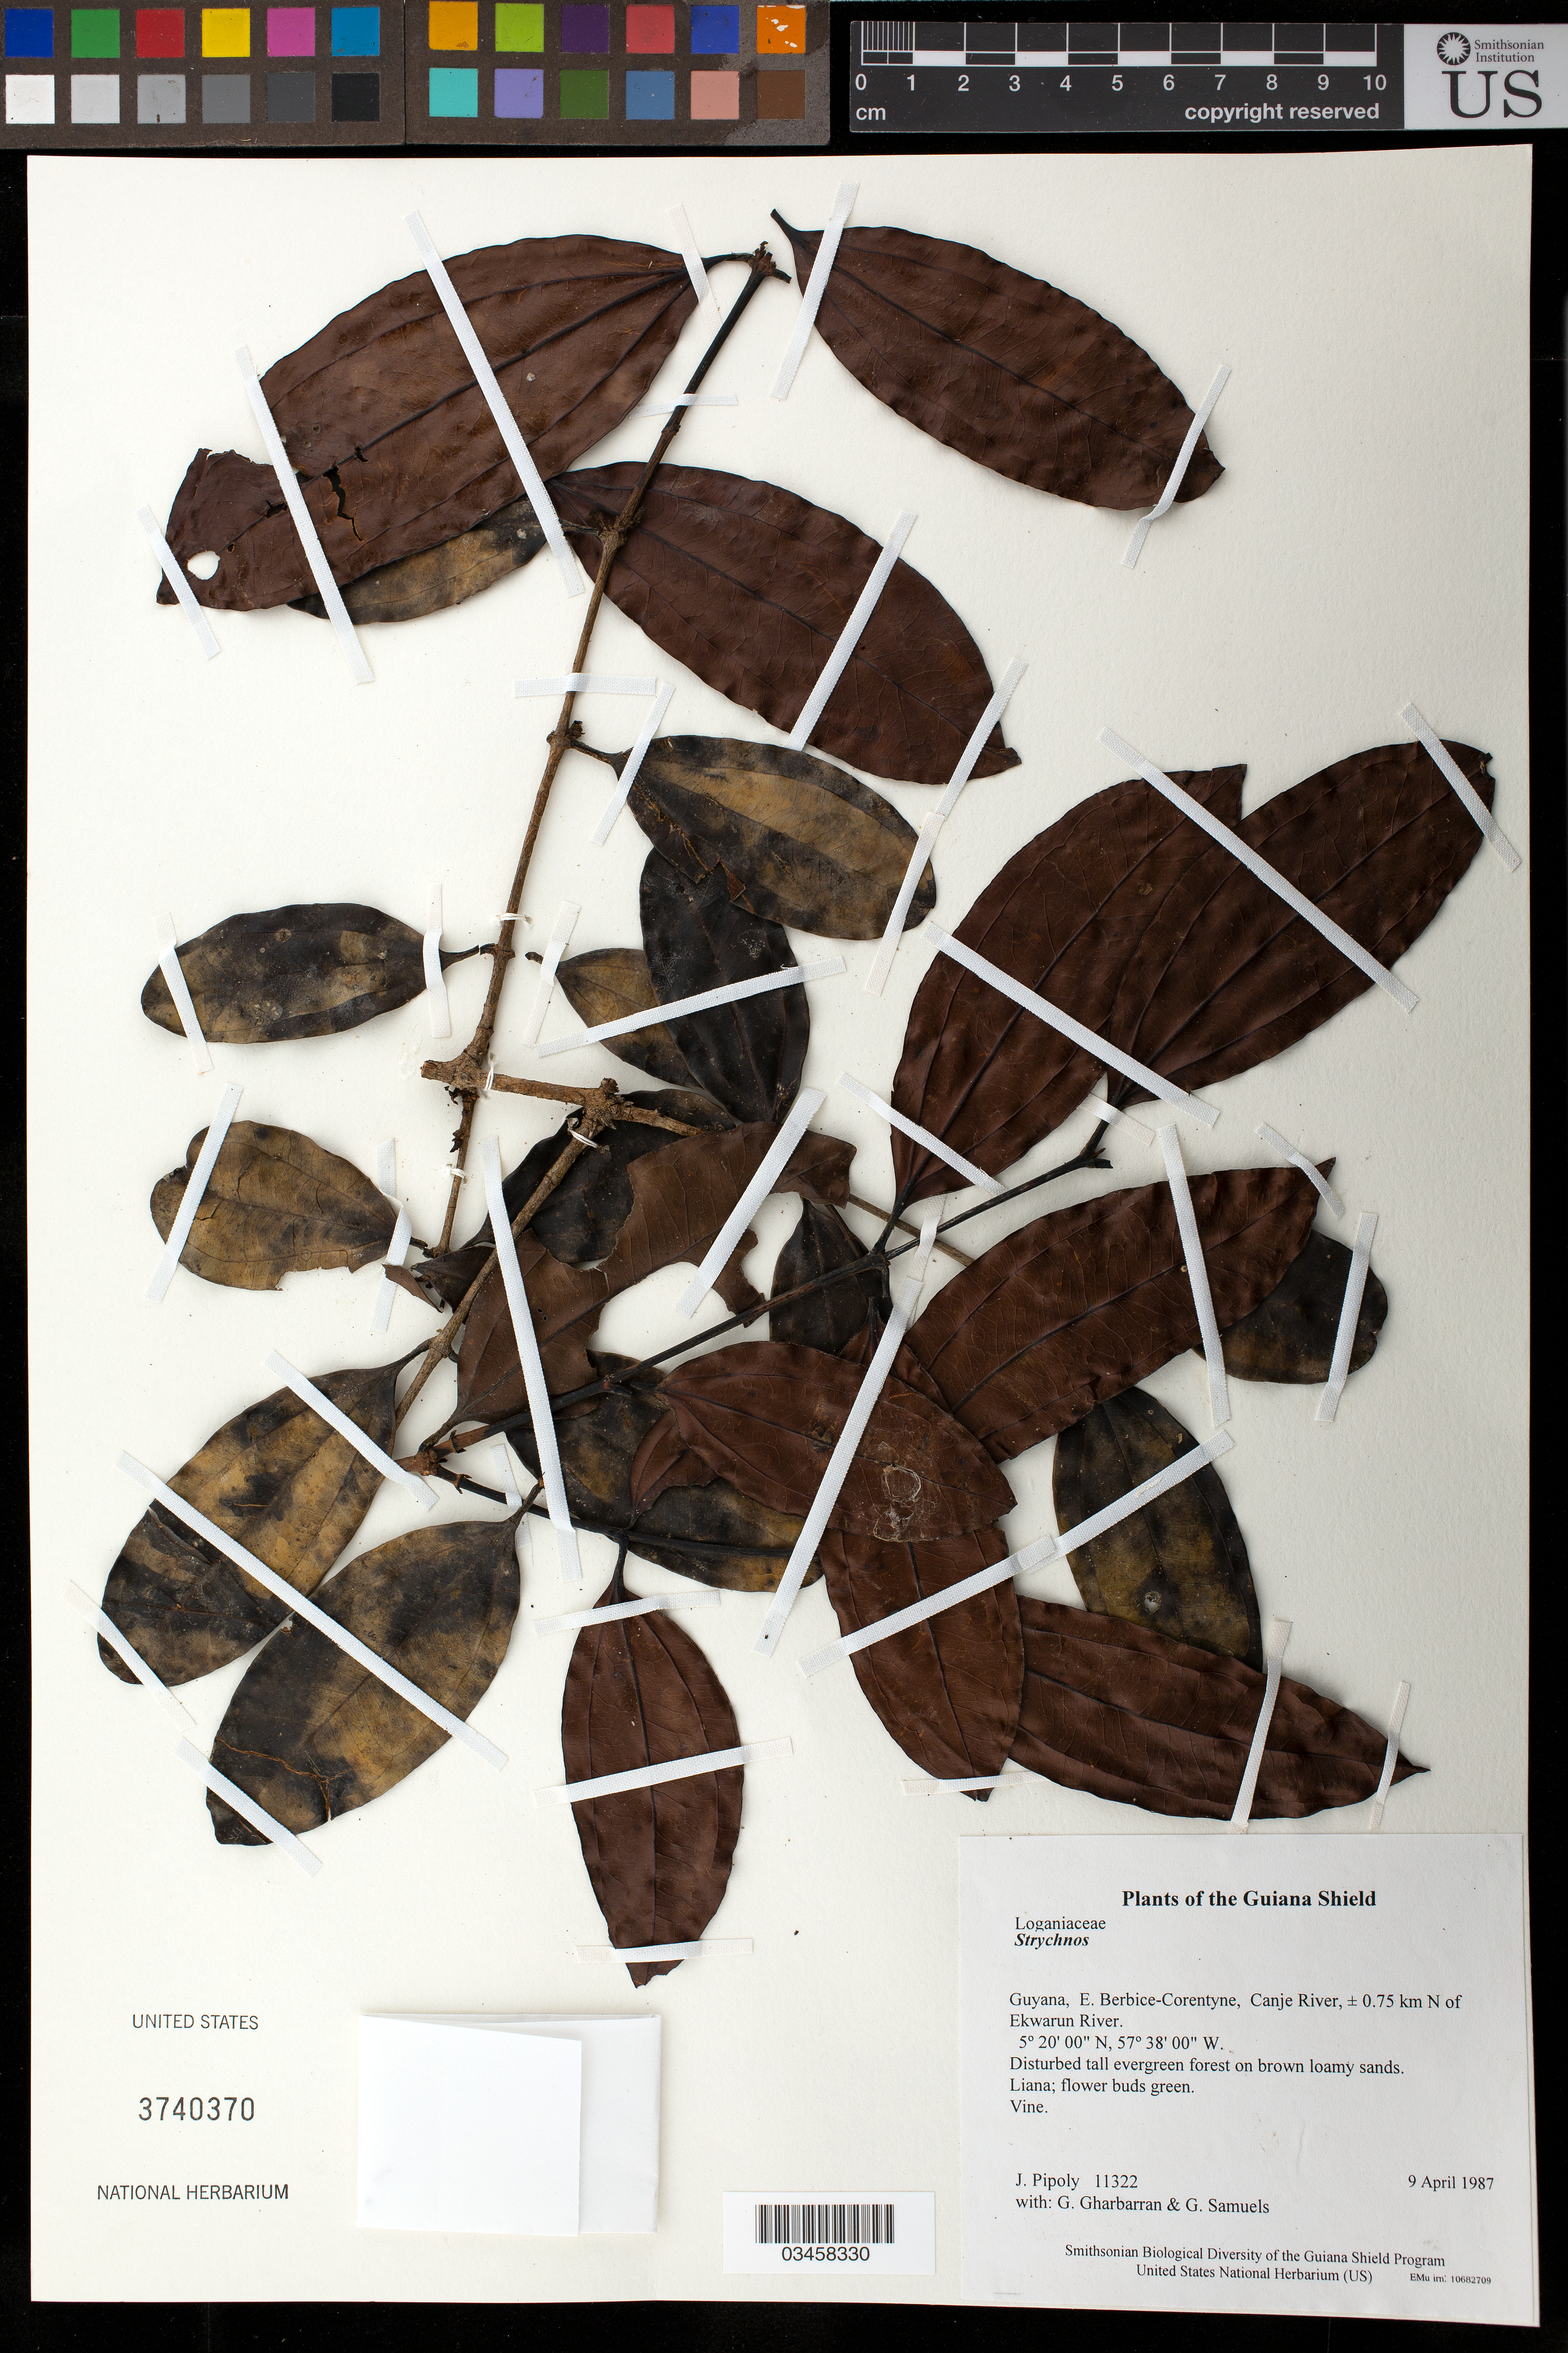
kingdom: Plantae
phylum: Tracheophyta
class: Magnoliopsida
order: Gentianales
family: Loganiaceae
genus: Strychnos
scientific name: Strychnos sp.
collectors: J. J. Pipoly, G. Gharbarran & G. Samuels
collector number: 11322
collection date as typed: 9 April 1987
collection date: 1987-04-09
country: Guyana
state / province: E. Berbice-Corentyne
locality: Canje River, ± 0.75 km N of Ekwarun River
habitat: Disturbed tall evergreen forest on brown loamy sands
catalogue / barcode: US 3740370